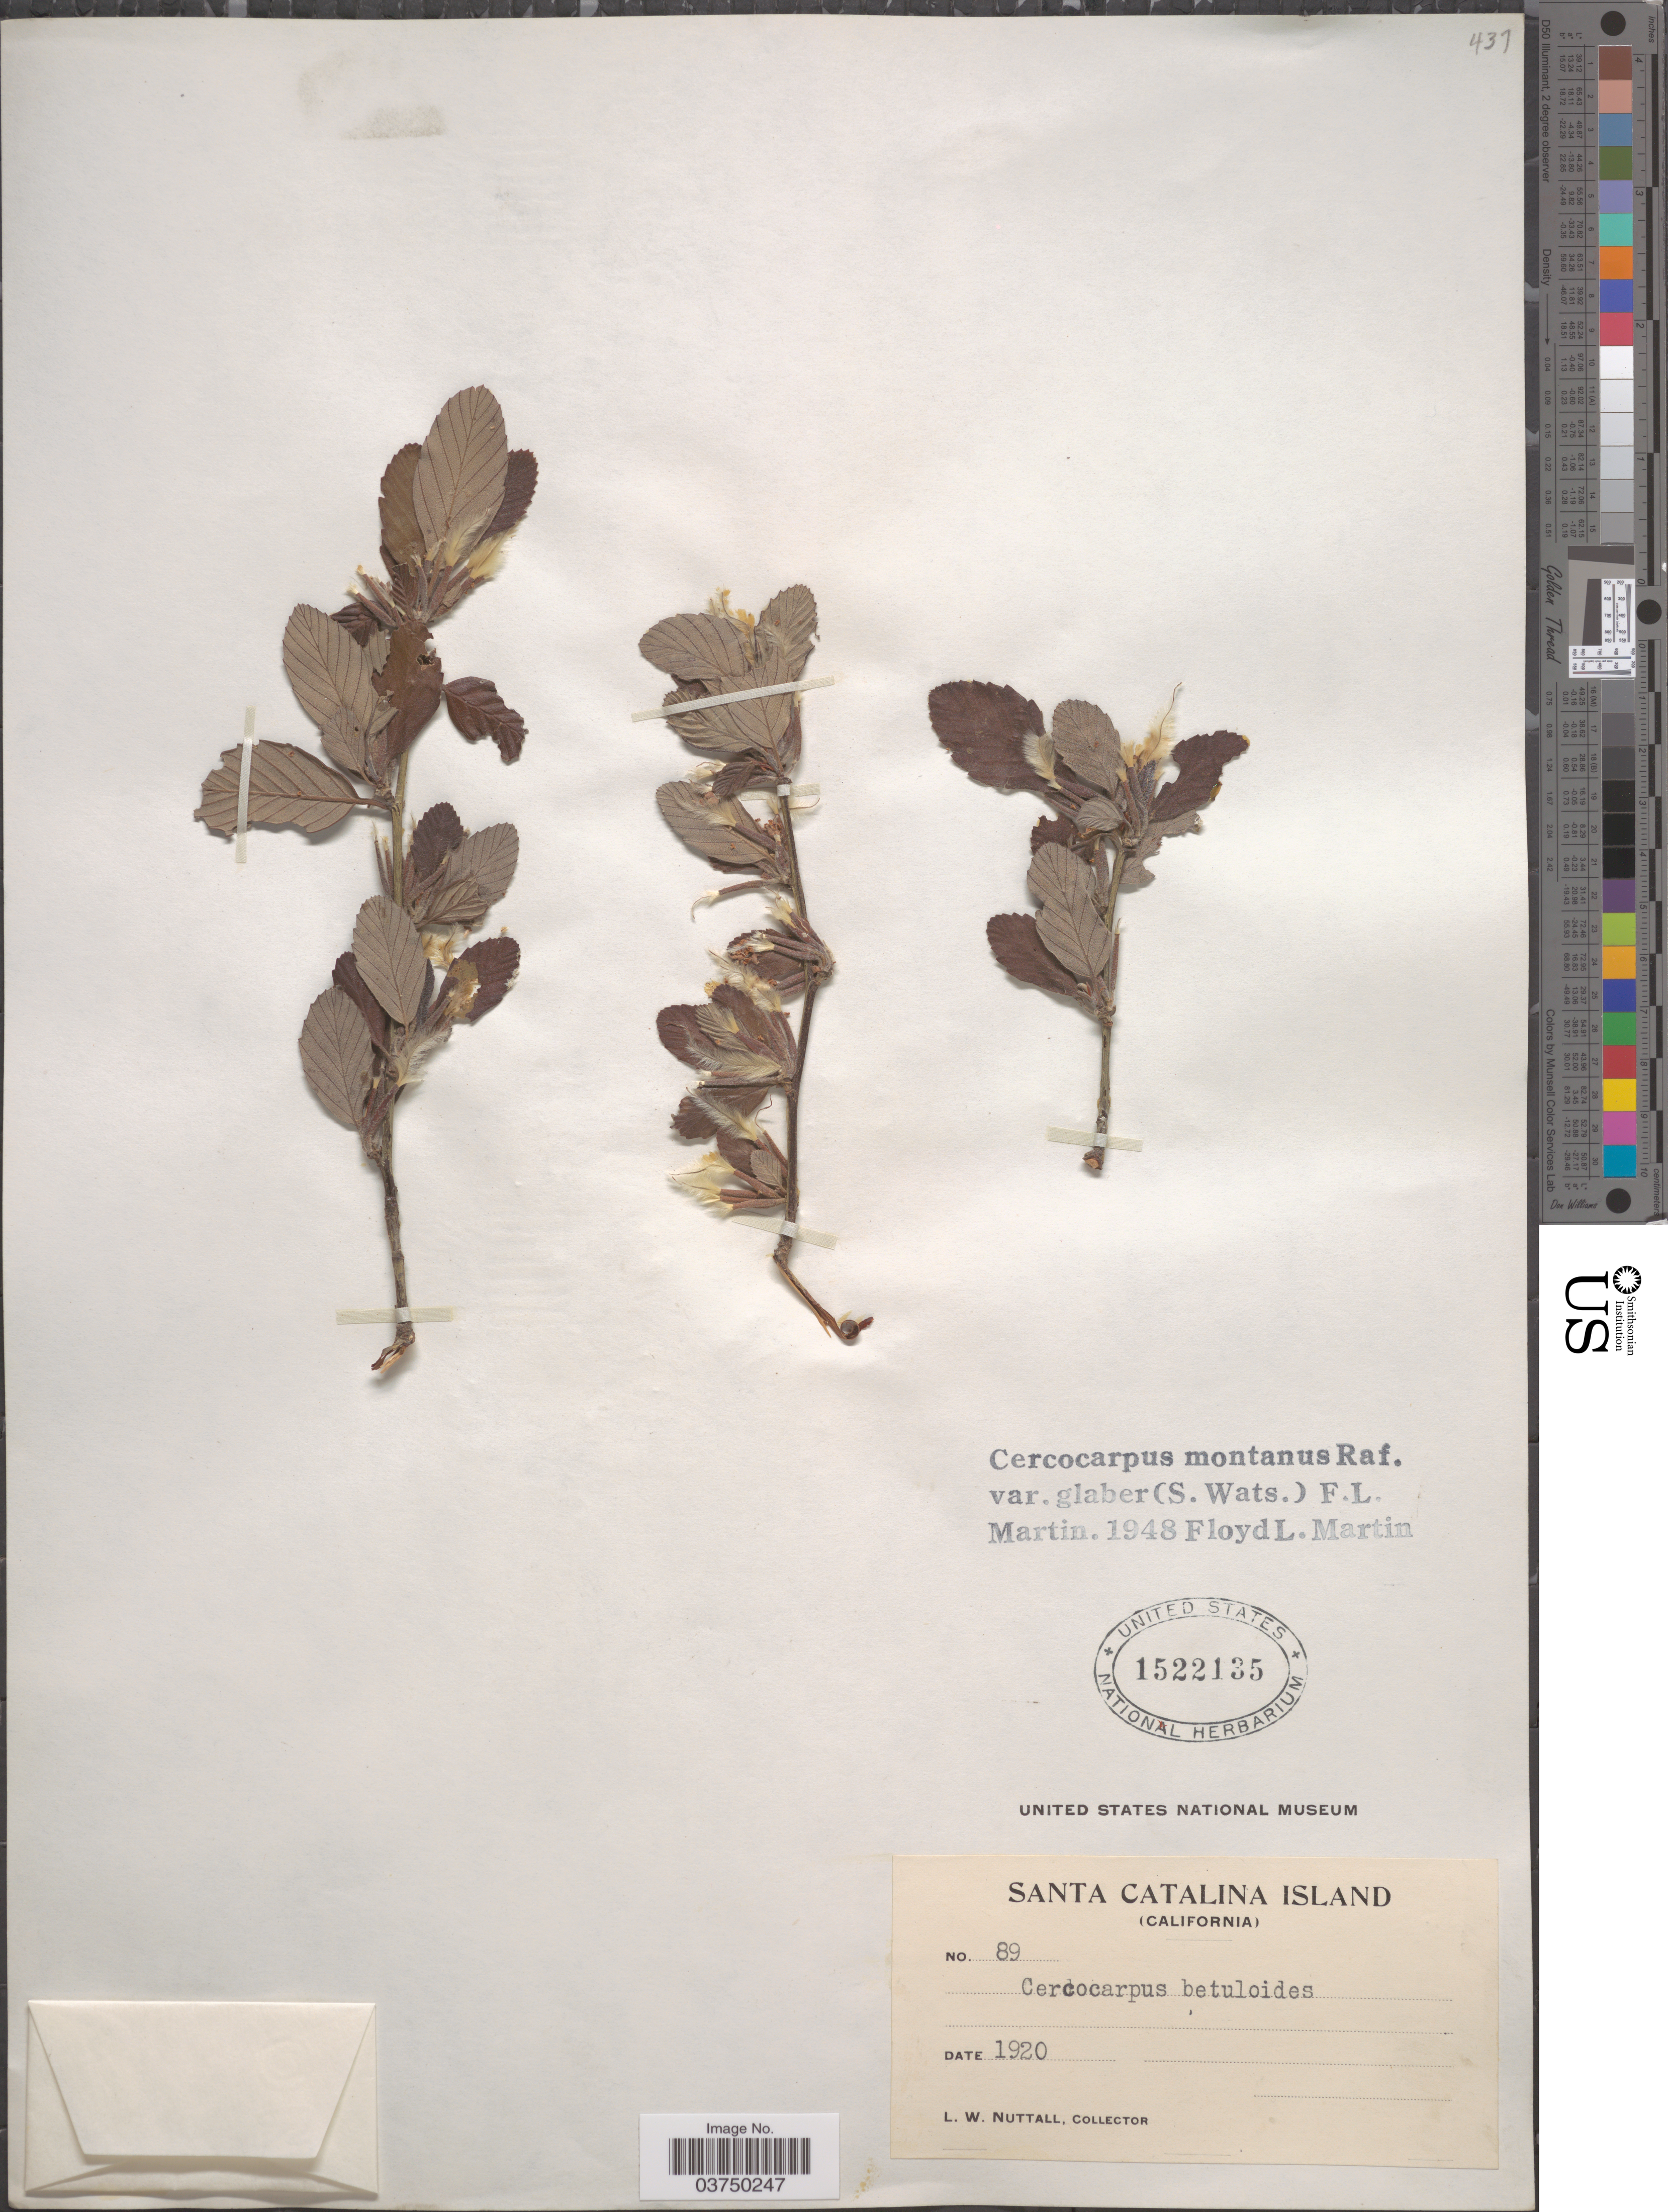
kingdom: Plantae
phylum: Tracheophyta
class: Magnoliopsida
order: Rosales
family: Rosaceae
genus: Cercocarpus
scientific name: Cercocarpus montanus var. glaber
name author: (S. Watson) F.L. Martin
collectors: L. W. Nuttall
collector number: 89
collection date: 1920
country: United States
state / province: California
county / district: Los Angeles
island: Santa Catalina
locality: Santa Catalina Island.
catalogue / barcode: US 1522135